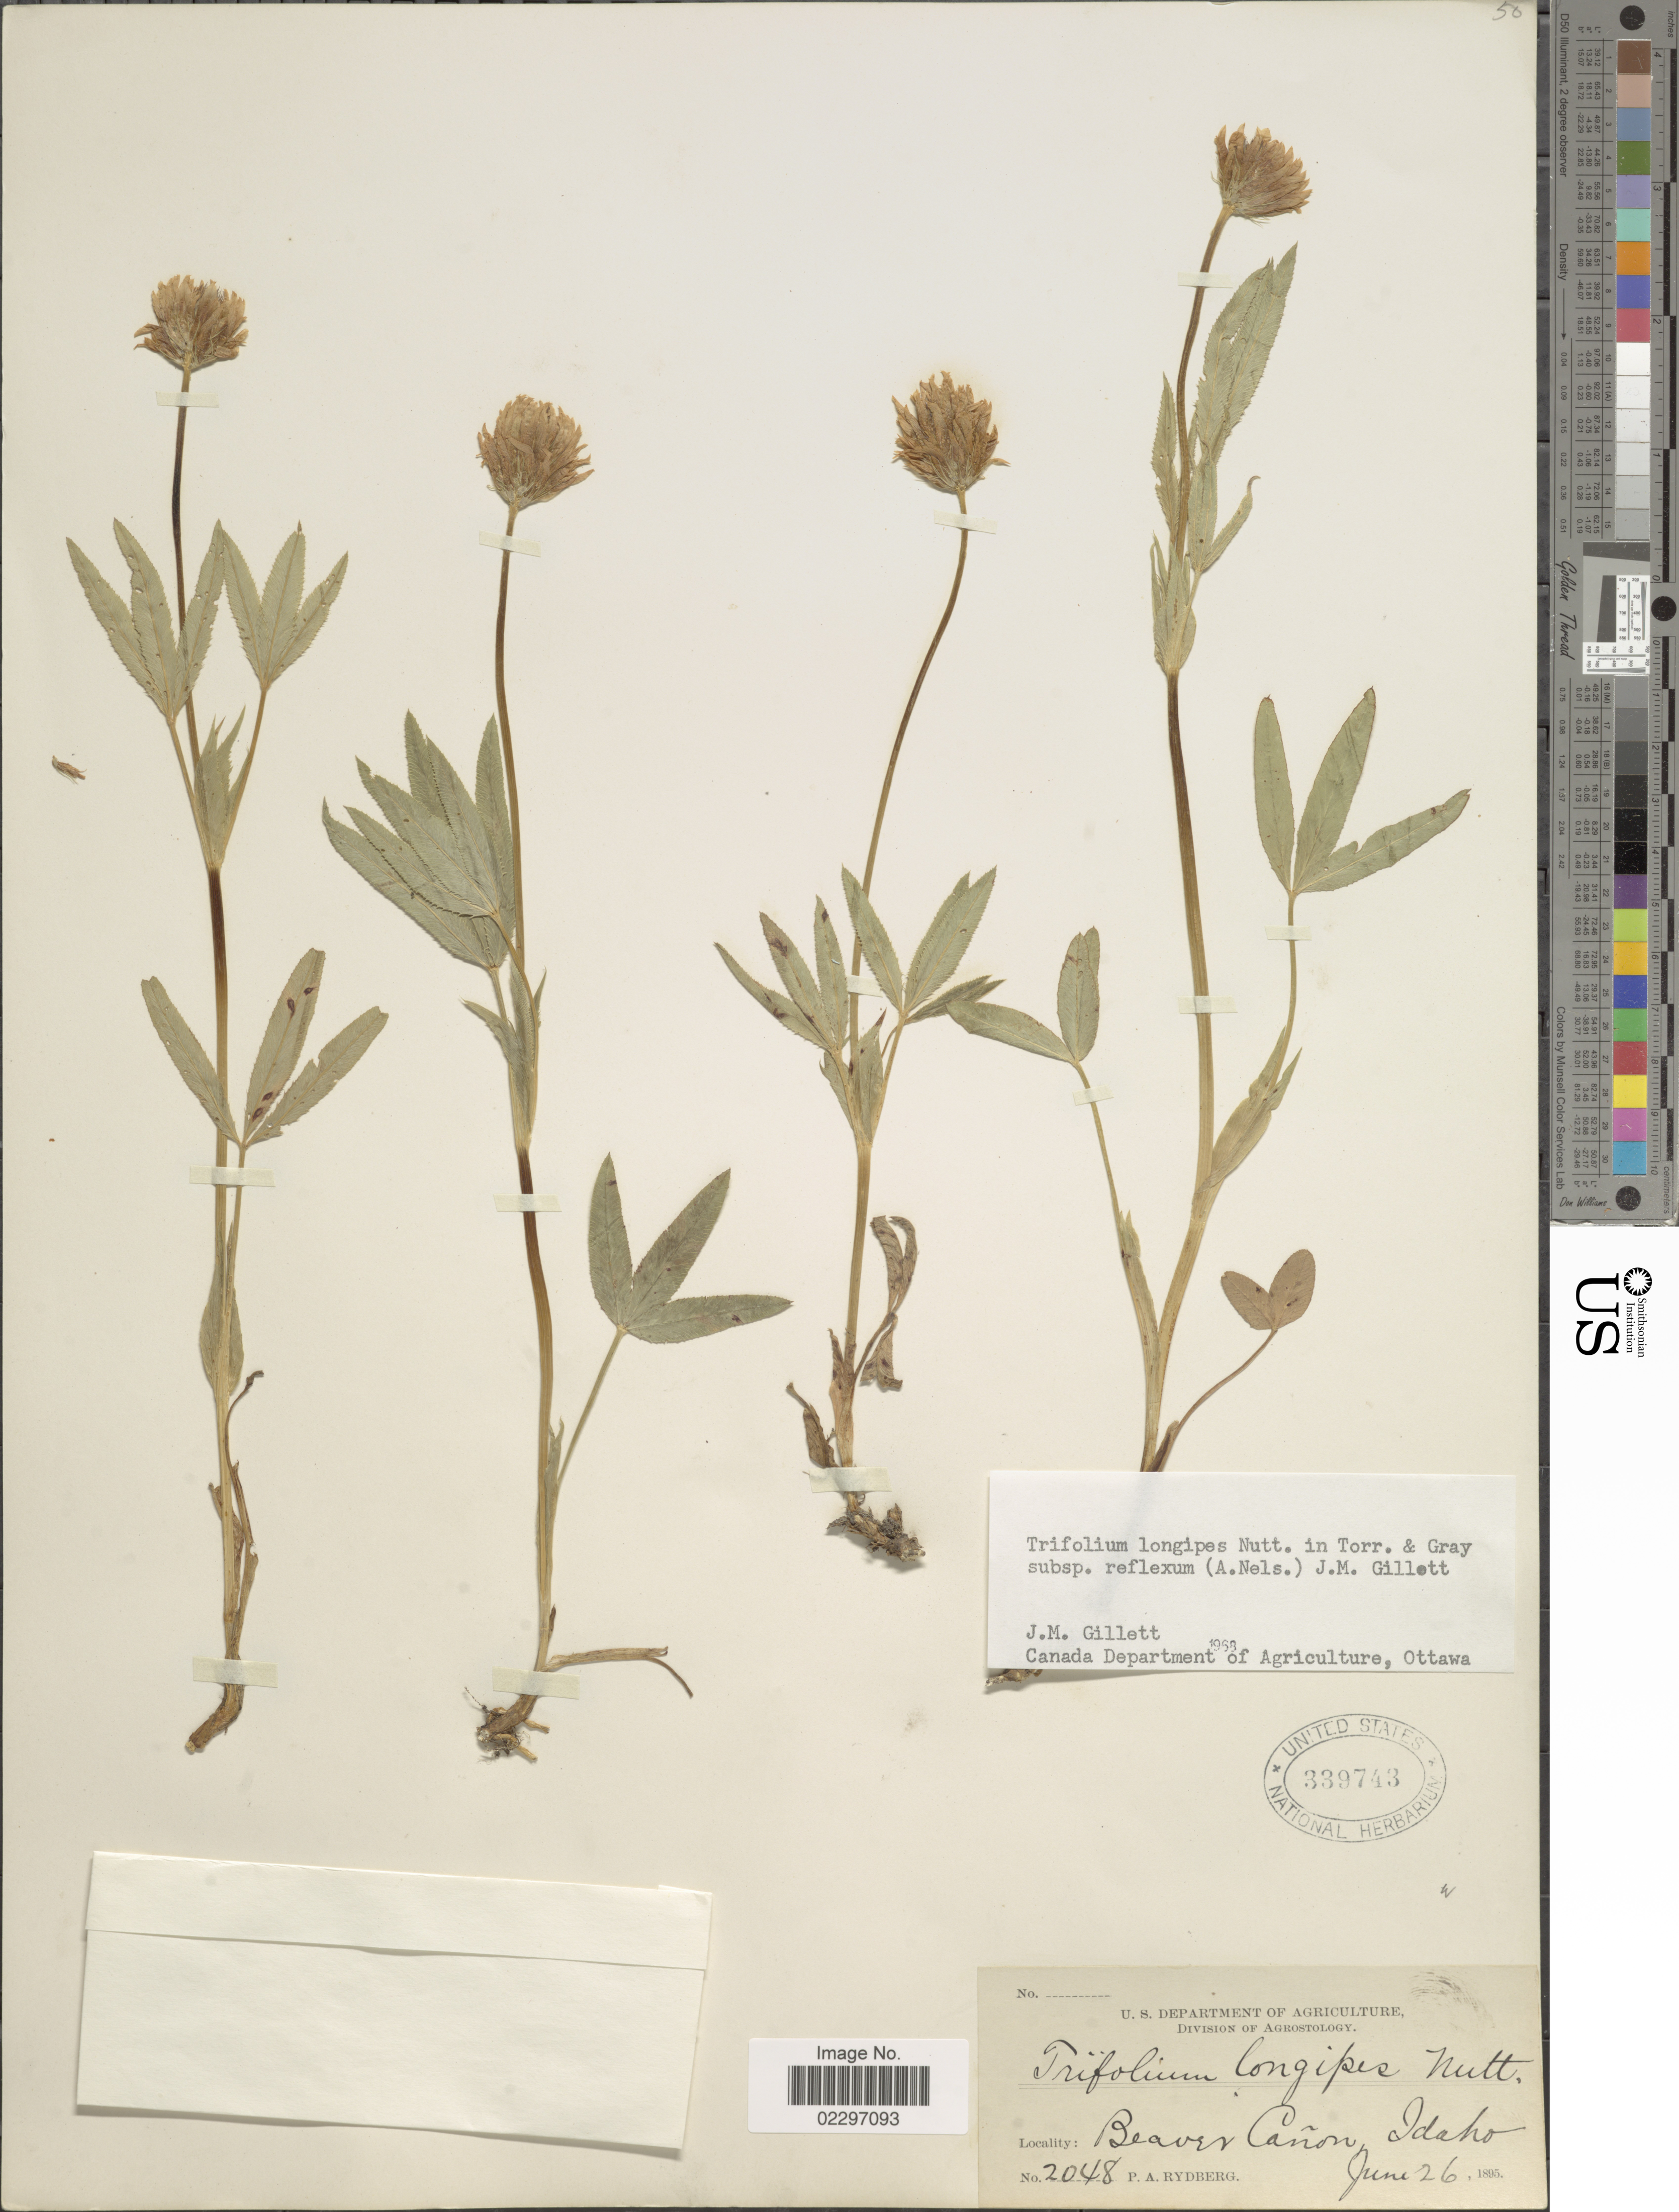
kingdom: Plantae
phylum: Tracheophyta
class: Magnoliopsida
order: Fabales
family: Fabaceae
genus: Trifolium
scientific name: Trifolium longipes subsp. reflexum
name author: (A. Nelson) J.M. Gillet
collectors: P. A. Rydberg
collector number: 2048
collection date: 1895-06-26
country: United States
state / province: Idaho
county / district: Nez Perce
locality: Beaver Cañon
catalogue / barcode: US 339743